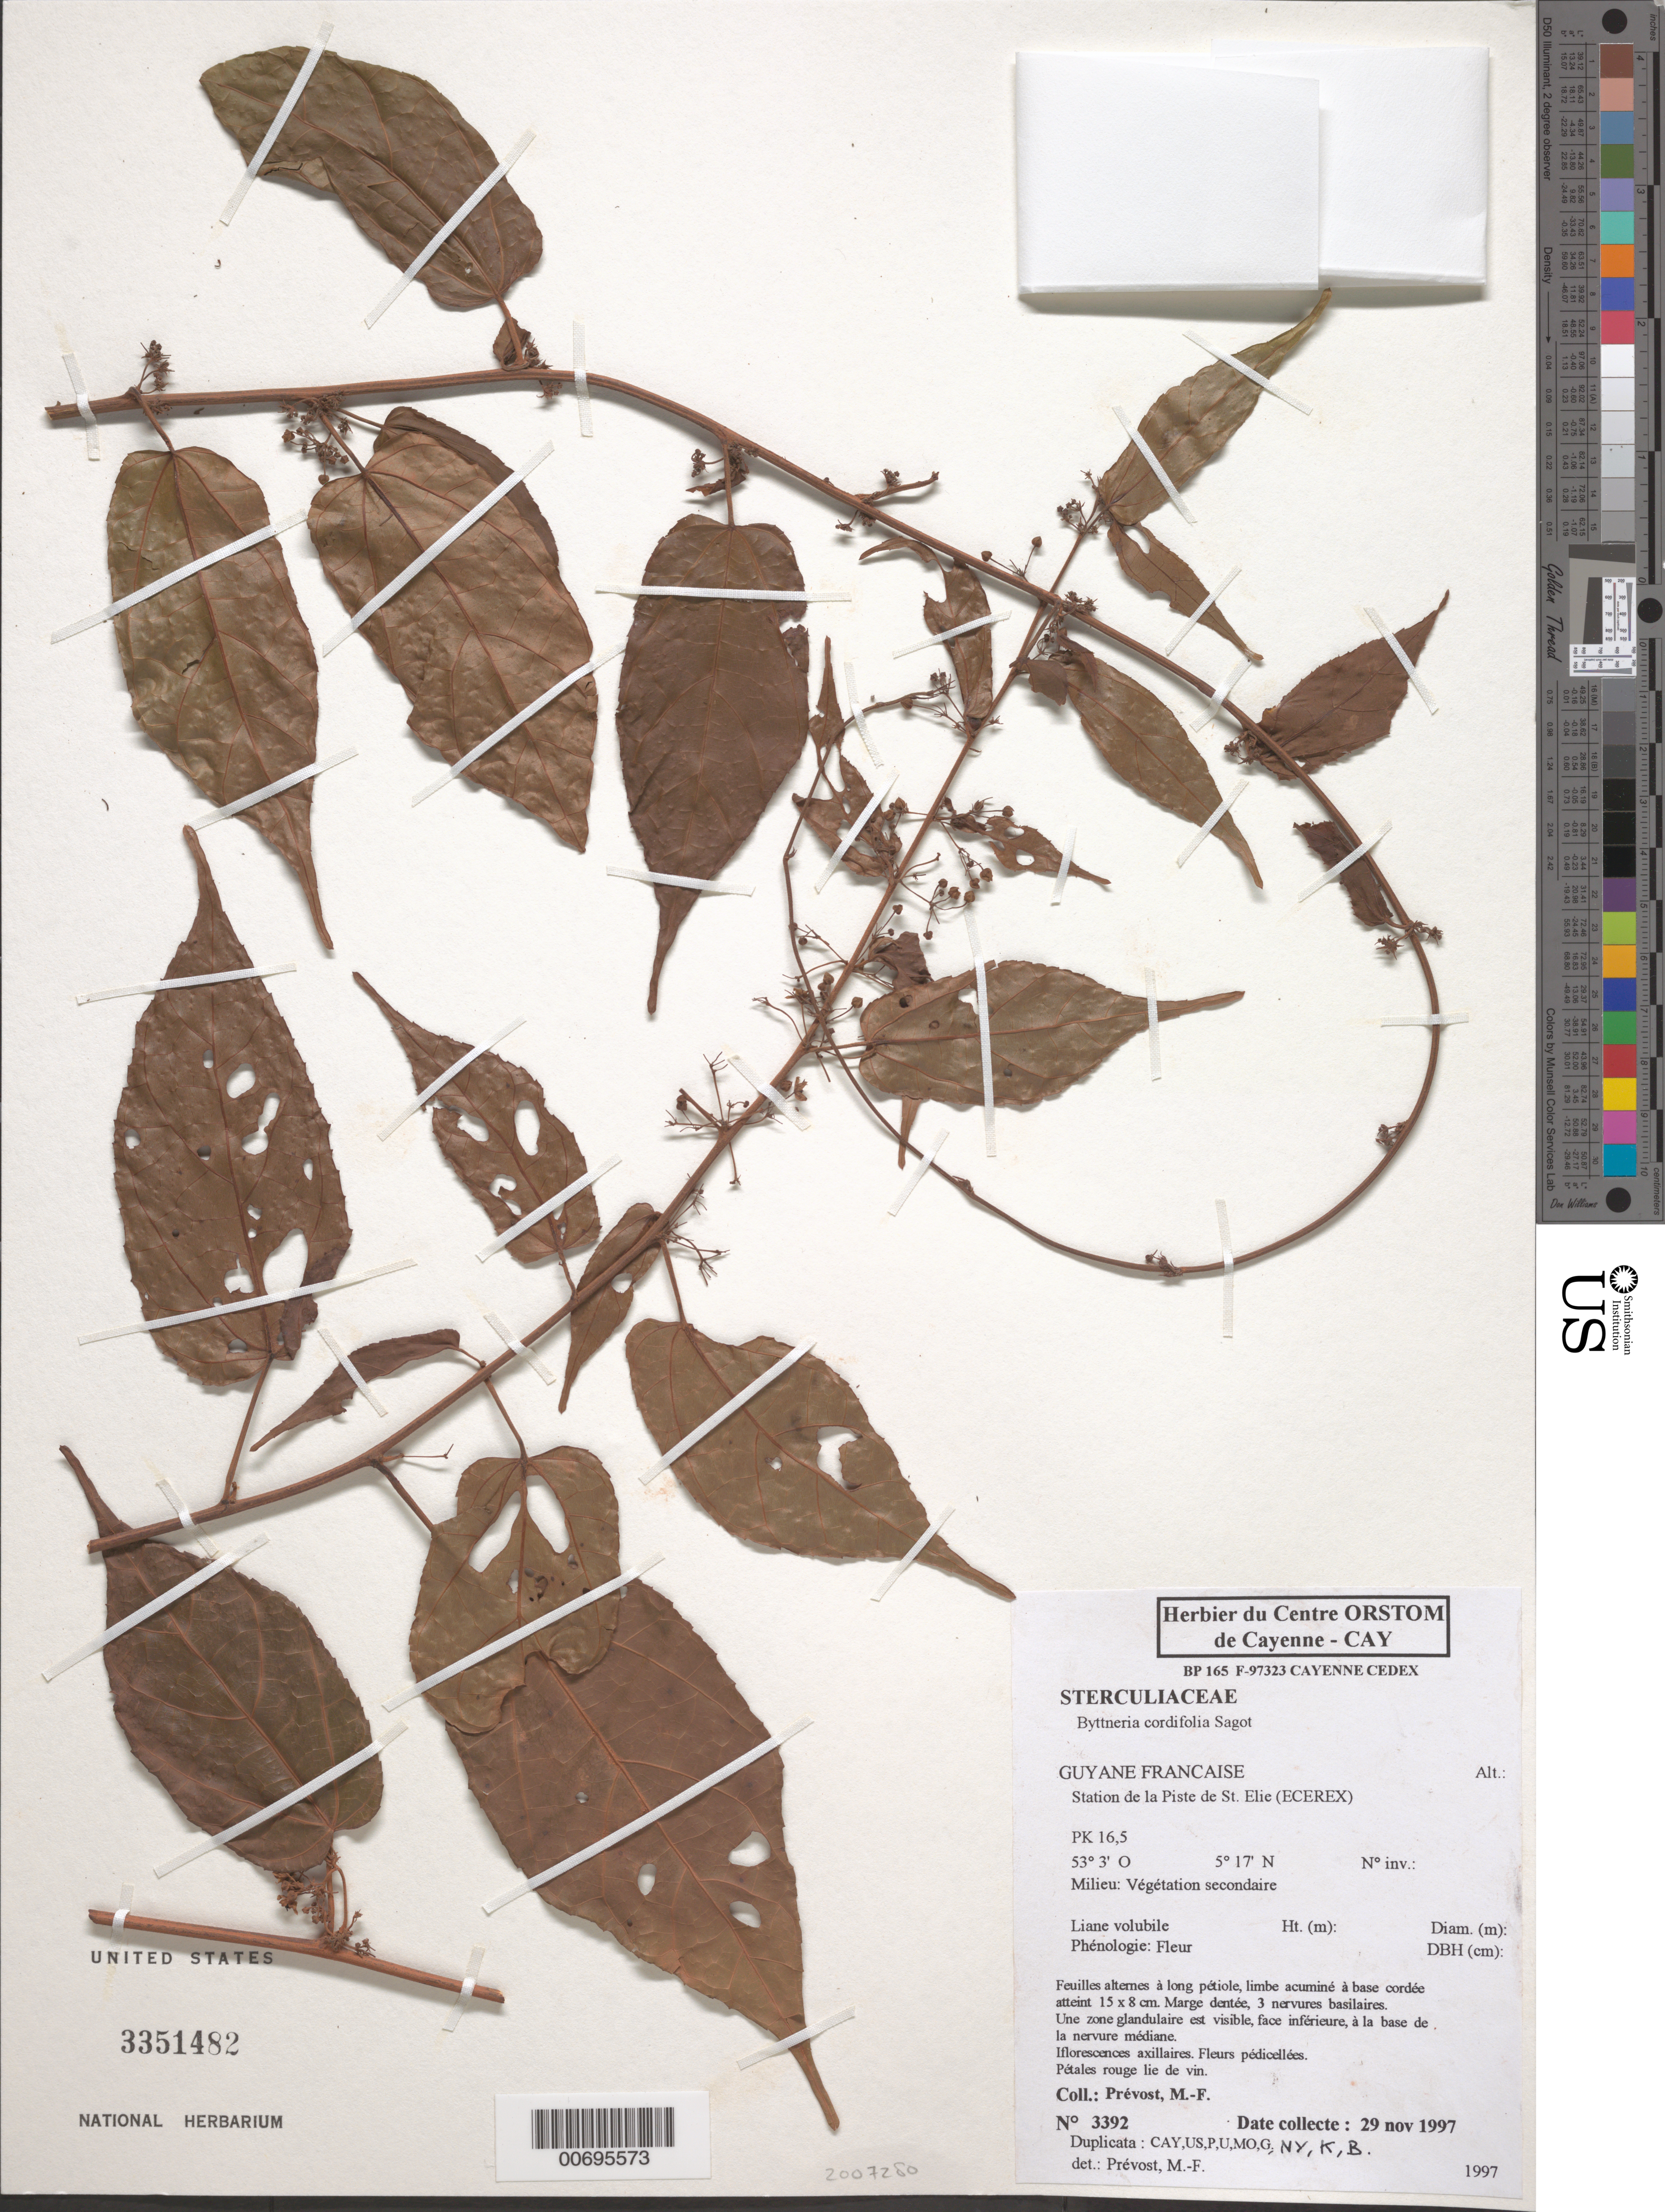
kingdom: Plantae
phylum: Tracheophyta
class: Magnoliopsida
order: Malvales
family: Malvaceae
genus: Byttneria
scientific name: Byttneria cordifolia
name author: Sagot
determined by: Prévost, M.-F.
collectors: M.-F. Prévost & M.-F. Prévost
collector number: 3392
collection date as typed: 29-Nov-97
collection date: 1997-11-29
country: French Guiana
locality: Station de la Piste de Saint-Élie (ECEREX)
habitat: Secondary vegetation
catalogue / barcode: US 3351482